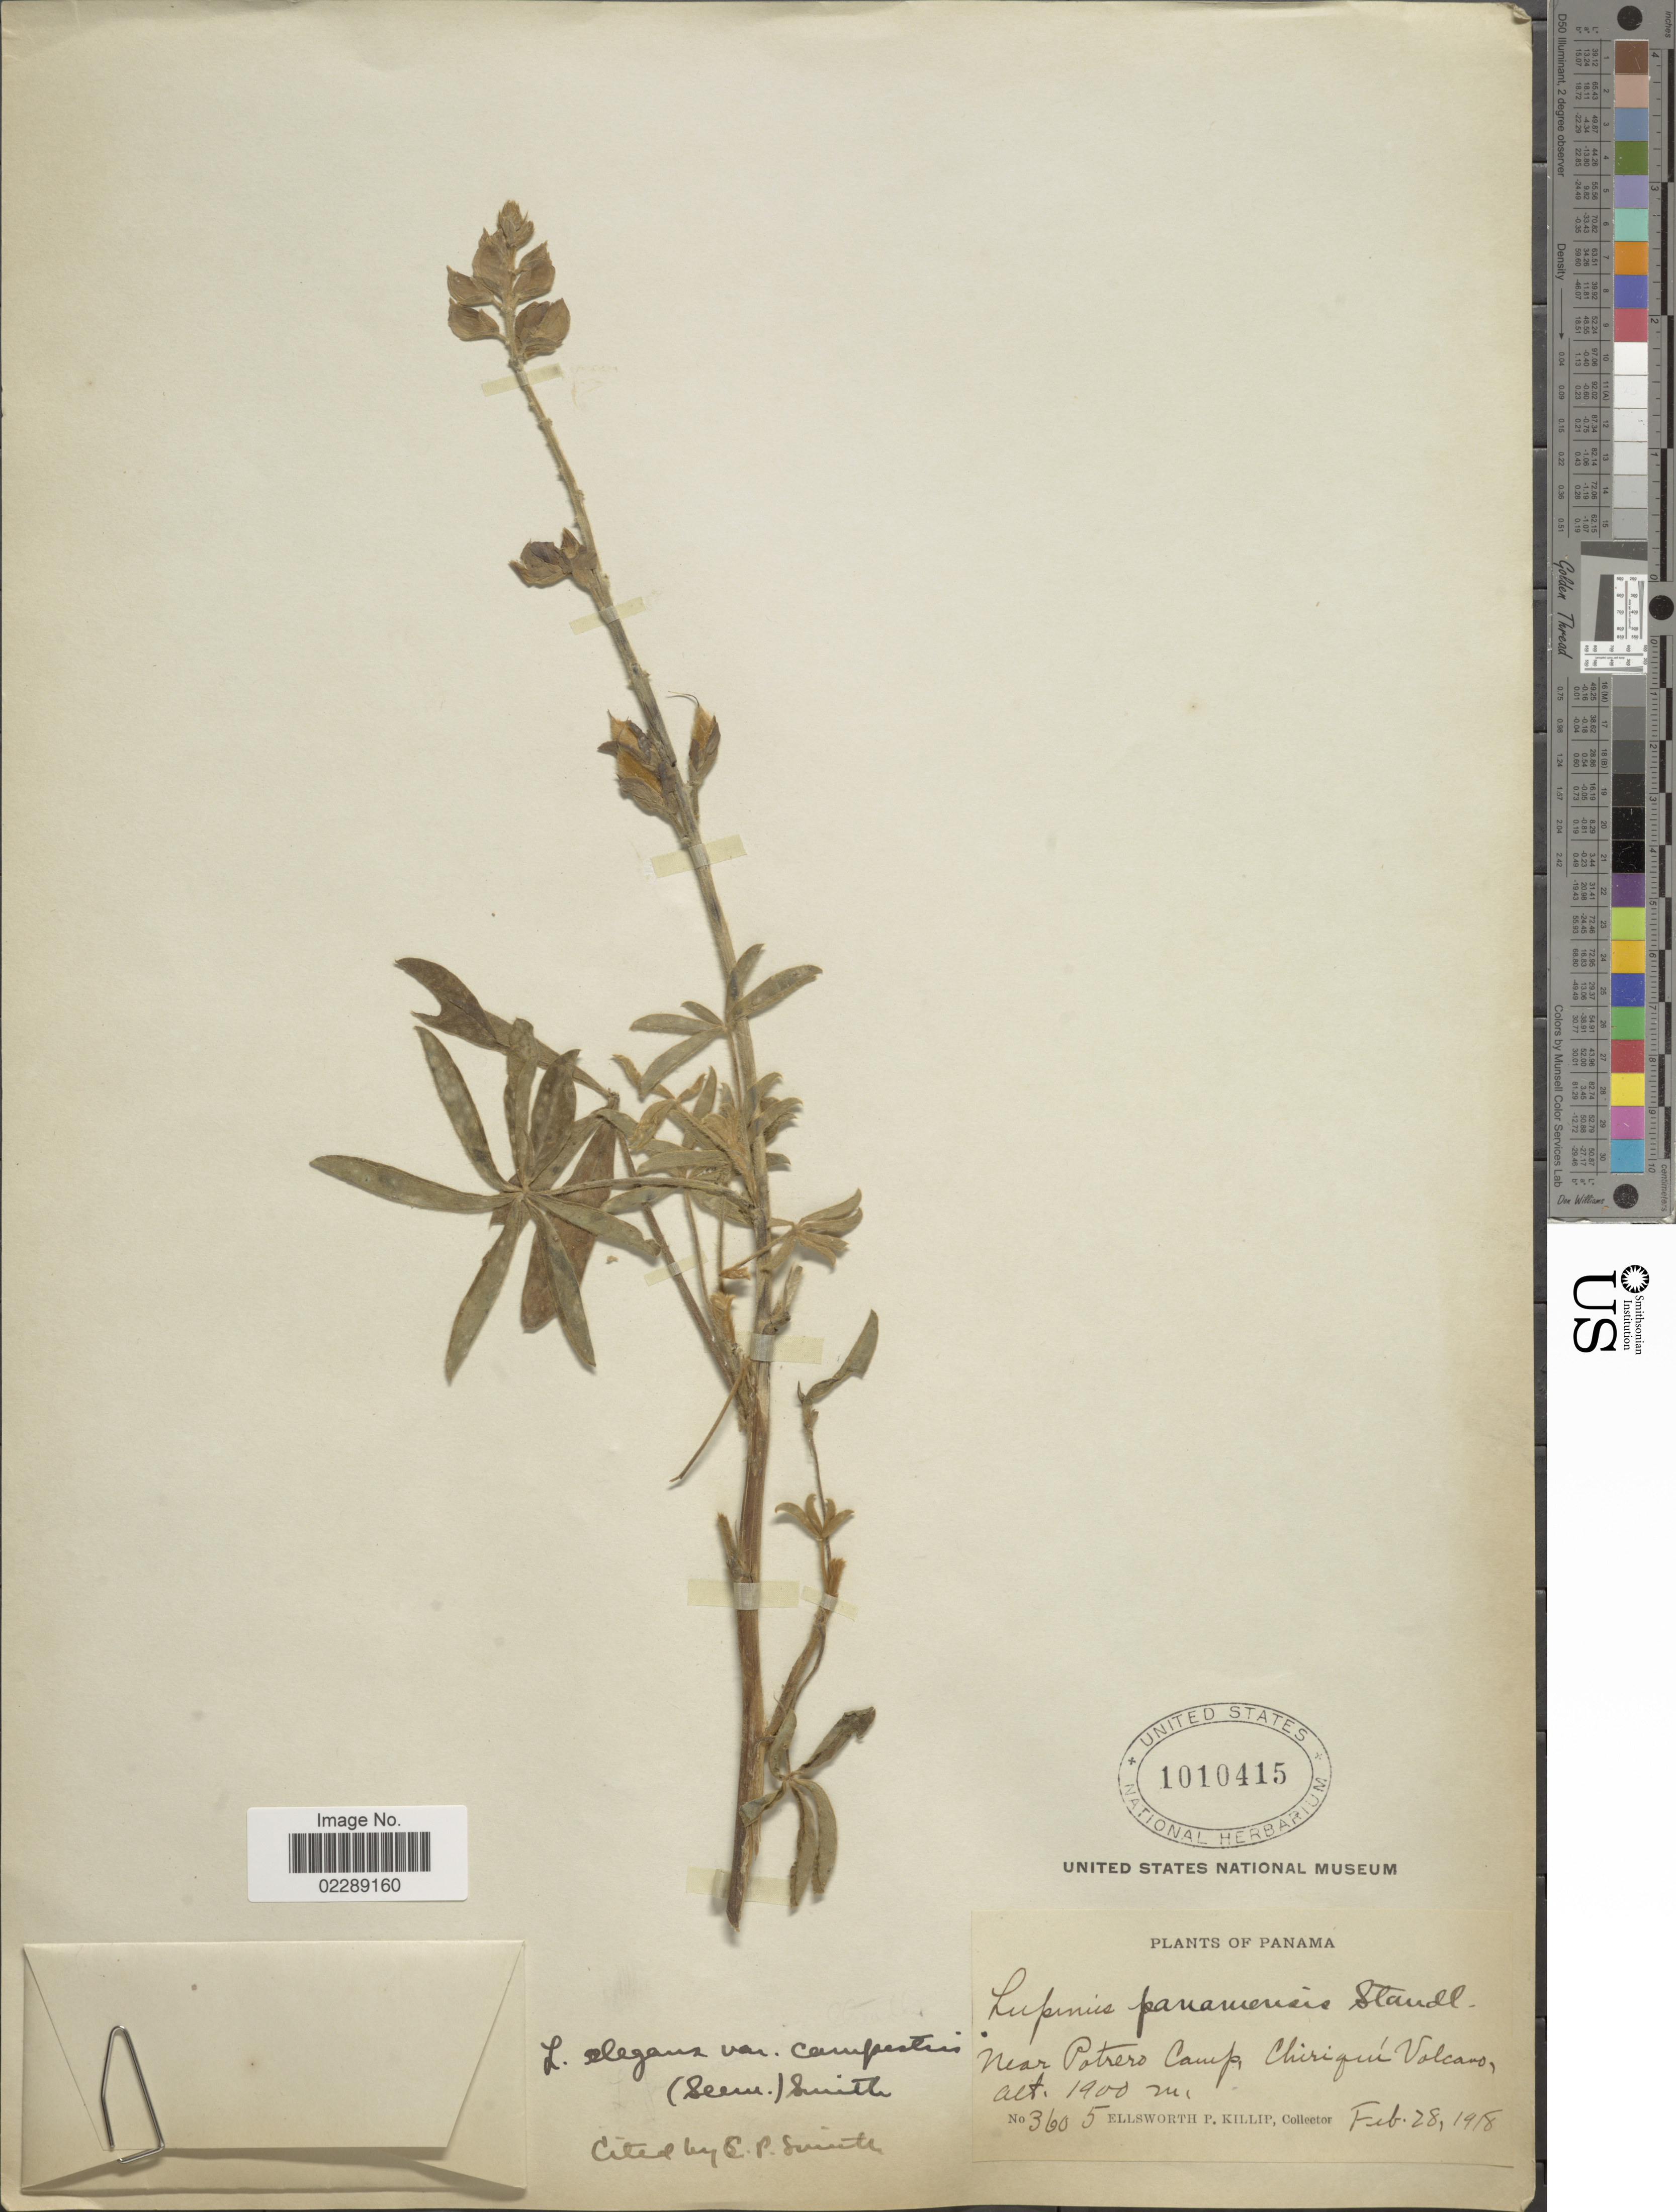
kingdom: Plantae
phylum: Tracheophyta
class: Magnoliopsida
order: Fabales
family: Fabaceae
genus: Lupinus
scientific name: Lupinus panamensis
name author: Standl.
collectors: E. P. Killip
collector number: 3605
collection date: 1918-02-28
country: Panama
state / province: Chiriqui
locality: Near Potrero Camp, Chiriqui Volcano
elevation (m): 1900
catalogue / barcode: US 1010415